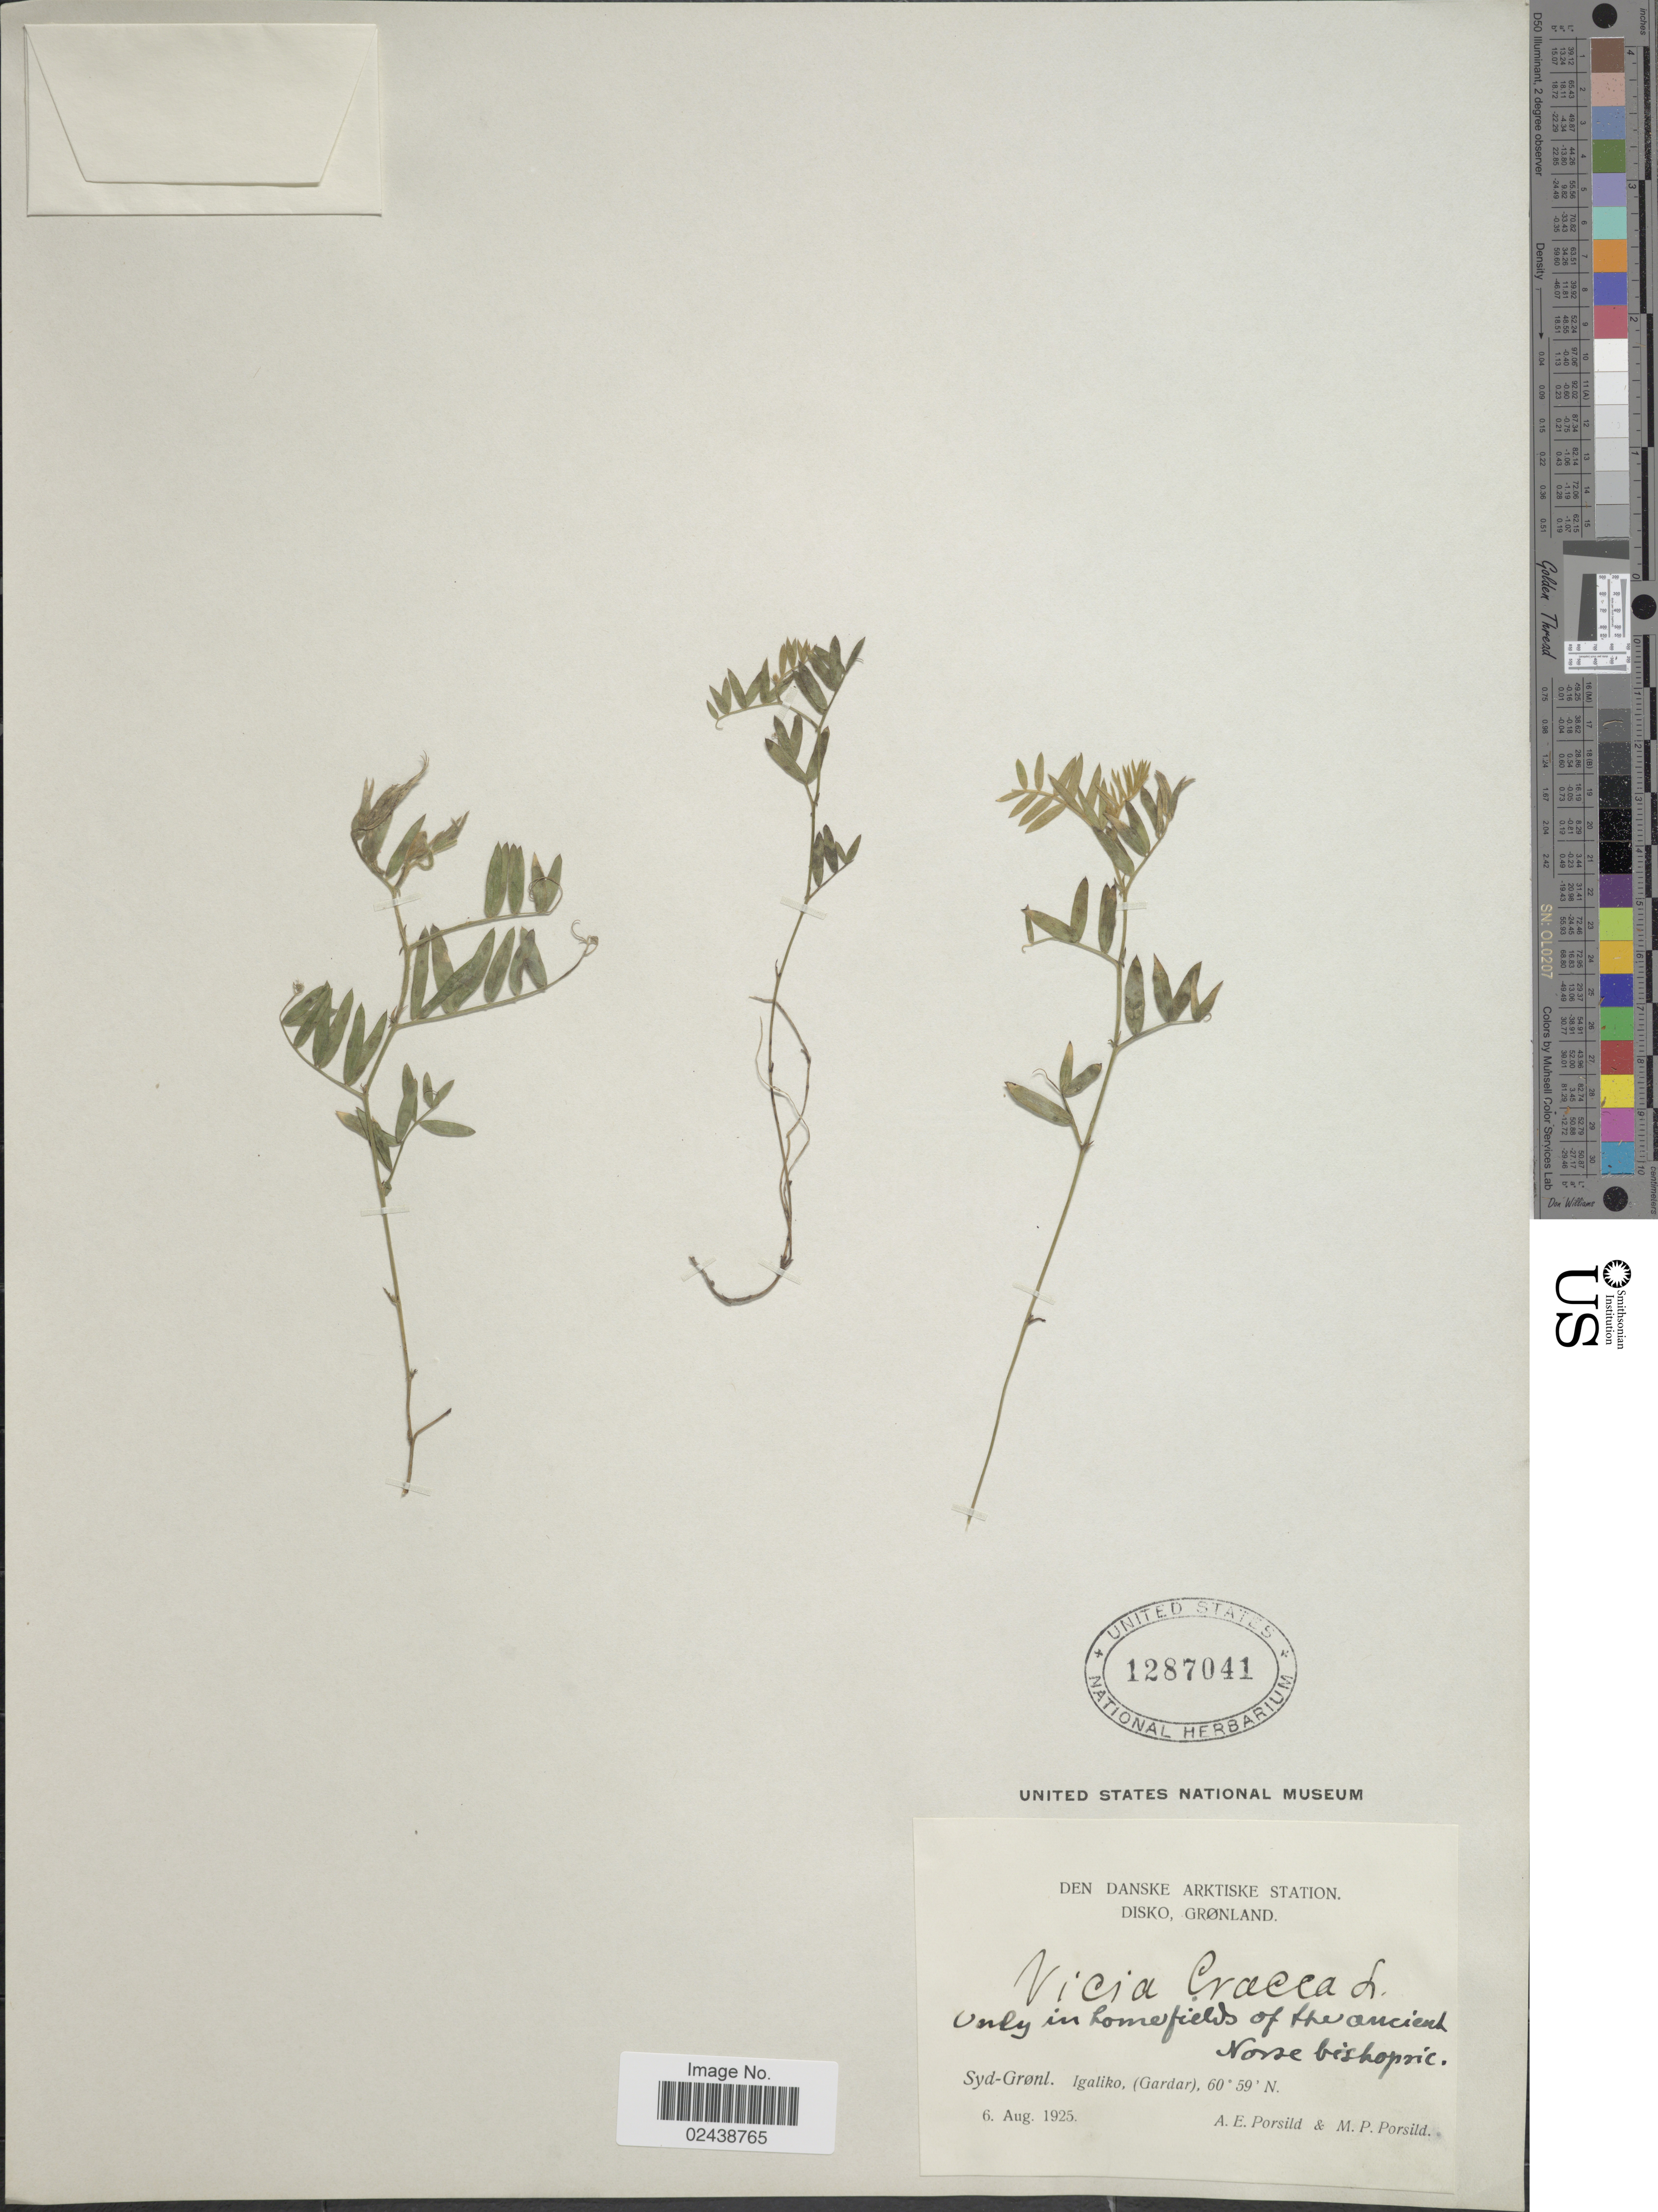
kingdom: Plantae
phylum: Tracheophyta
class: Magnoliopsida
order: Fabales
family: Fabaceae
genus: Vicia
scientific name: Vicia cracca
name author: L.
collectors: A. E. Porsild & M. P. Porsild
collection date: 1925-08-06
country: Greenland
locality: Disko, Grønland. Syd-Grønl. Igaliko (Gardar)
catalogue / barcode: US 1287041